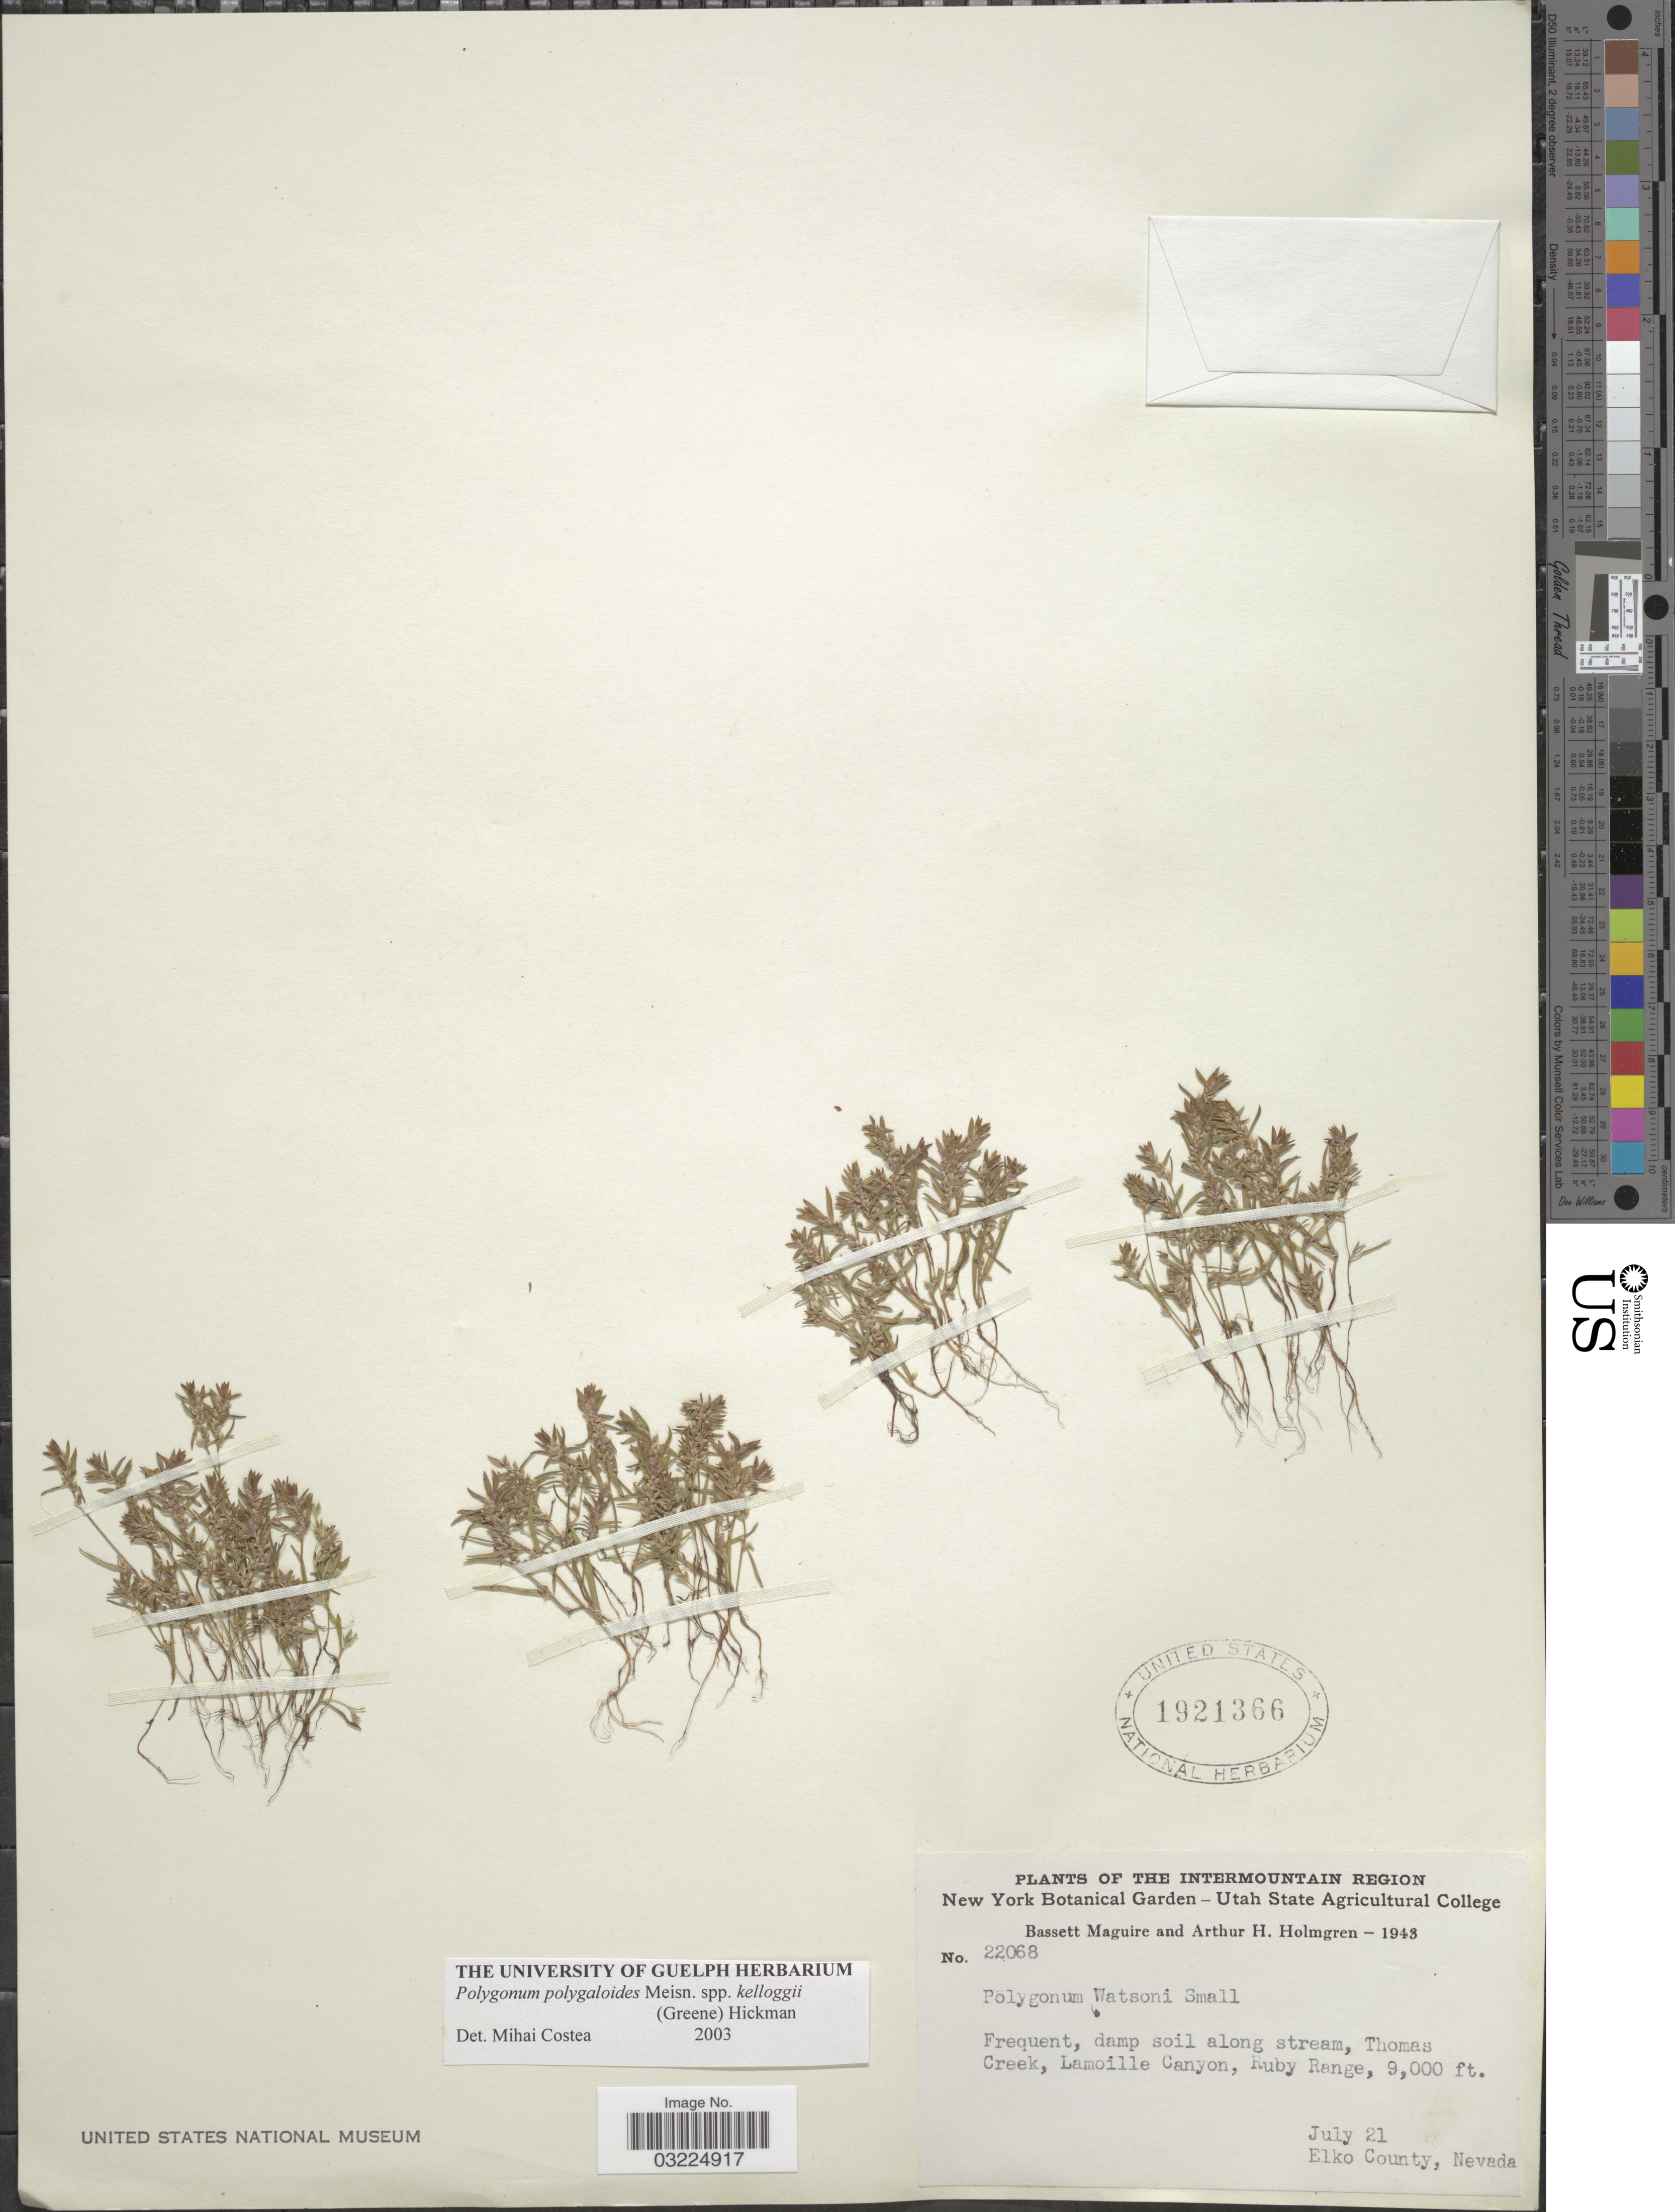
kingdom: Plantae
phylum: Tracheophyta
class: Magnoliopsida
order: Caryophyllales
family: Polygonaceae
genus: Polygonum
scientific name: Polygonum polygaloides subsp. kelloggii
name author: (Greene) Hickman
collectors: B. Maguire & A. H. Holmgren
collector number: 22068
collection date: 1943-07-21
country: United States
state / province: Nevada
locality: Intermountain Region. Along stream, Thomas Creek, Lamoille Canyon, Ruby Range. Elko County.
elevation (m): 2743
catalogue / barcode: US 1921366